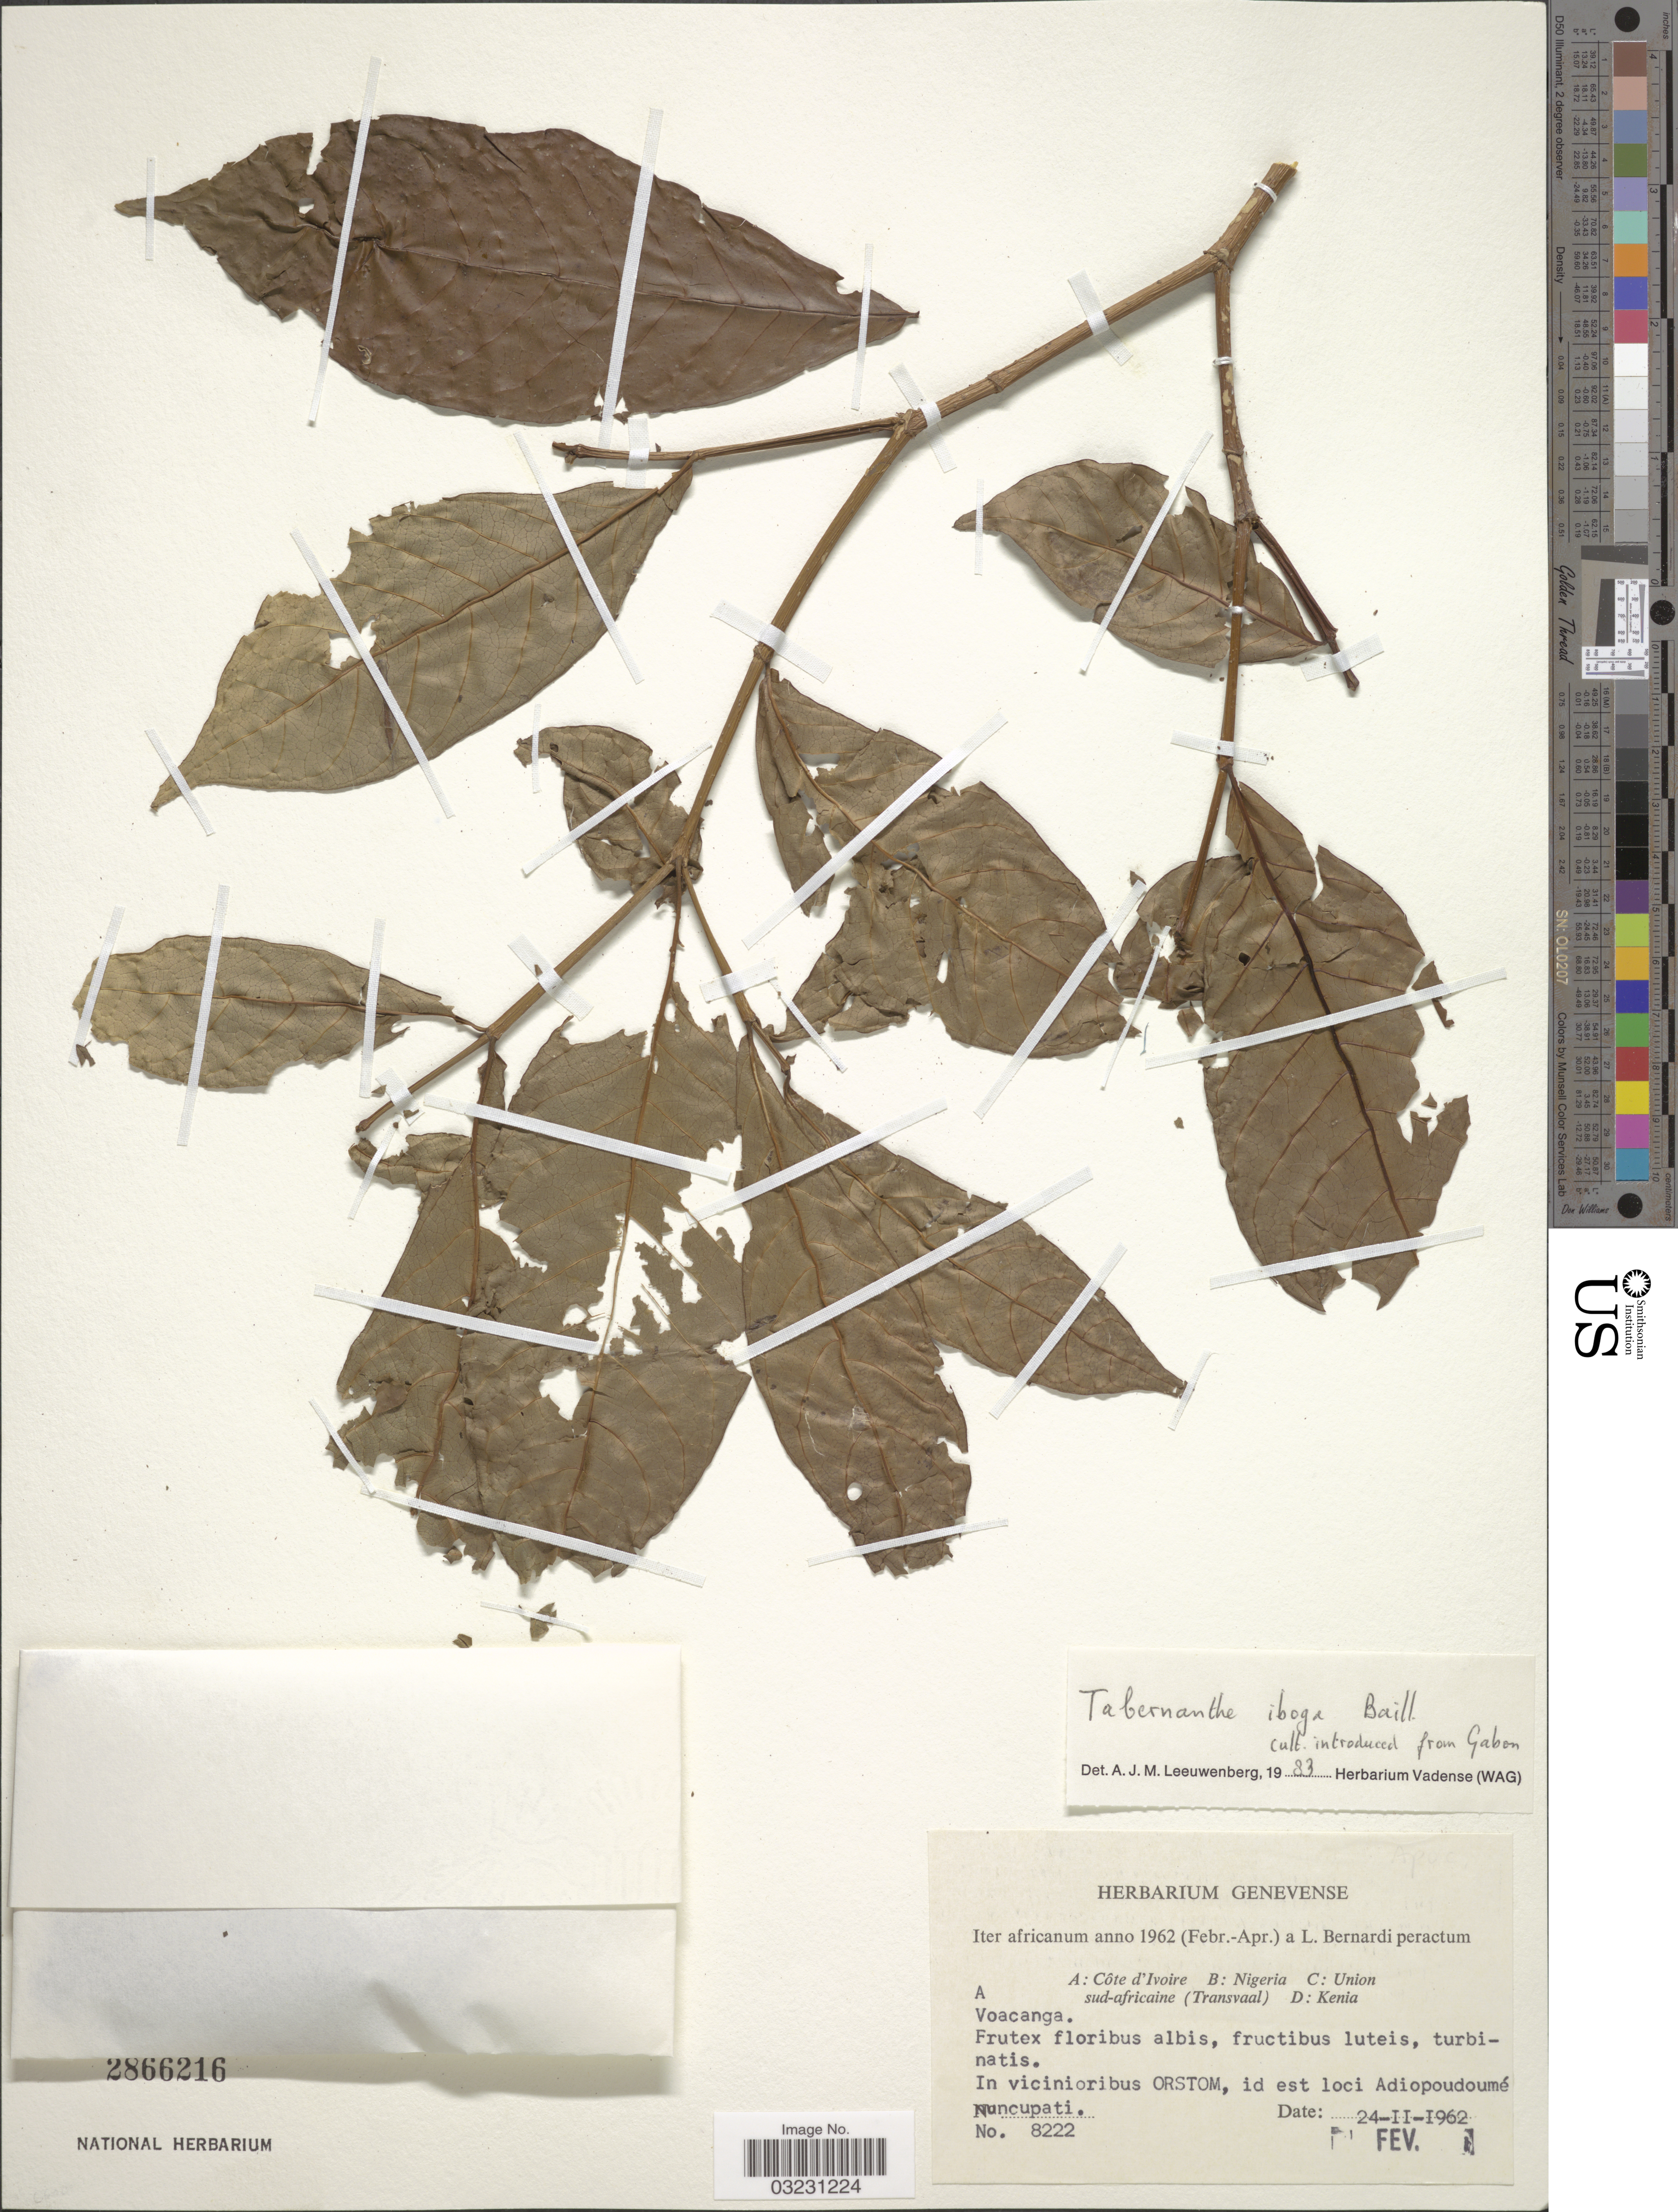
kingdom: Plantae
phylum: Tracheophyta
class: Magnoliopsida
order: Gentianales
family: Apocynaceae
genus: Tabernanthe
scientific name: Tabernanthe iboga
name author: Baill.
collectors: L. Bernardi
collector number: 8222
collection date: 1962-02-24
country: Ivory Coast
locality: Côte d'Ivoire. In vicinioribus Orstom, id est loci Adiopoudoumé nuncupati.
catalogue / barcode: US 2866216